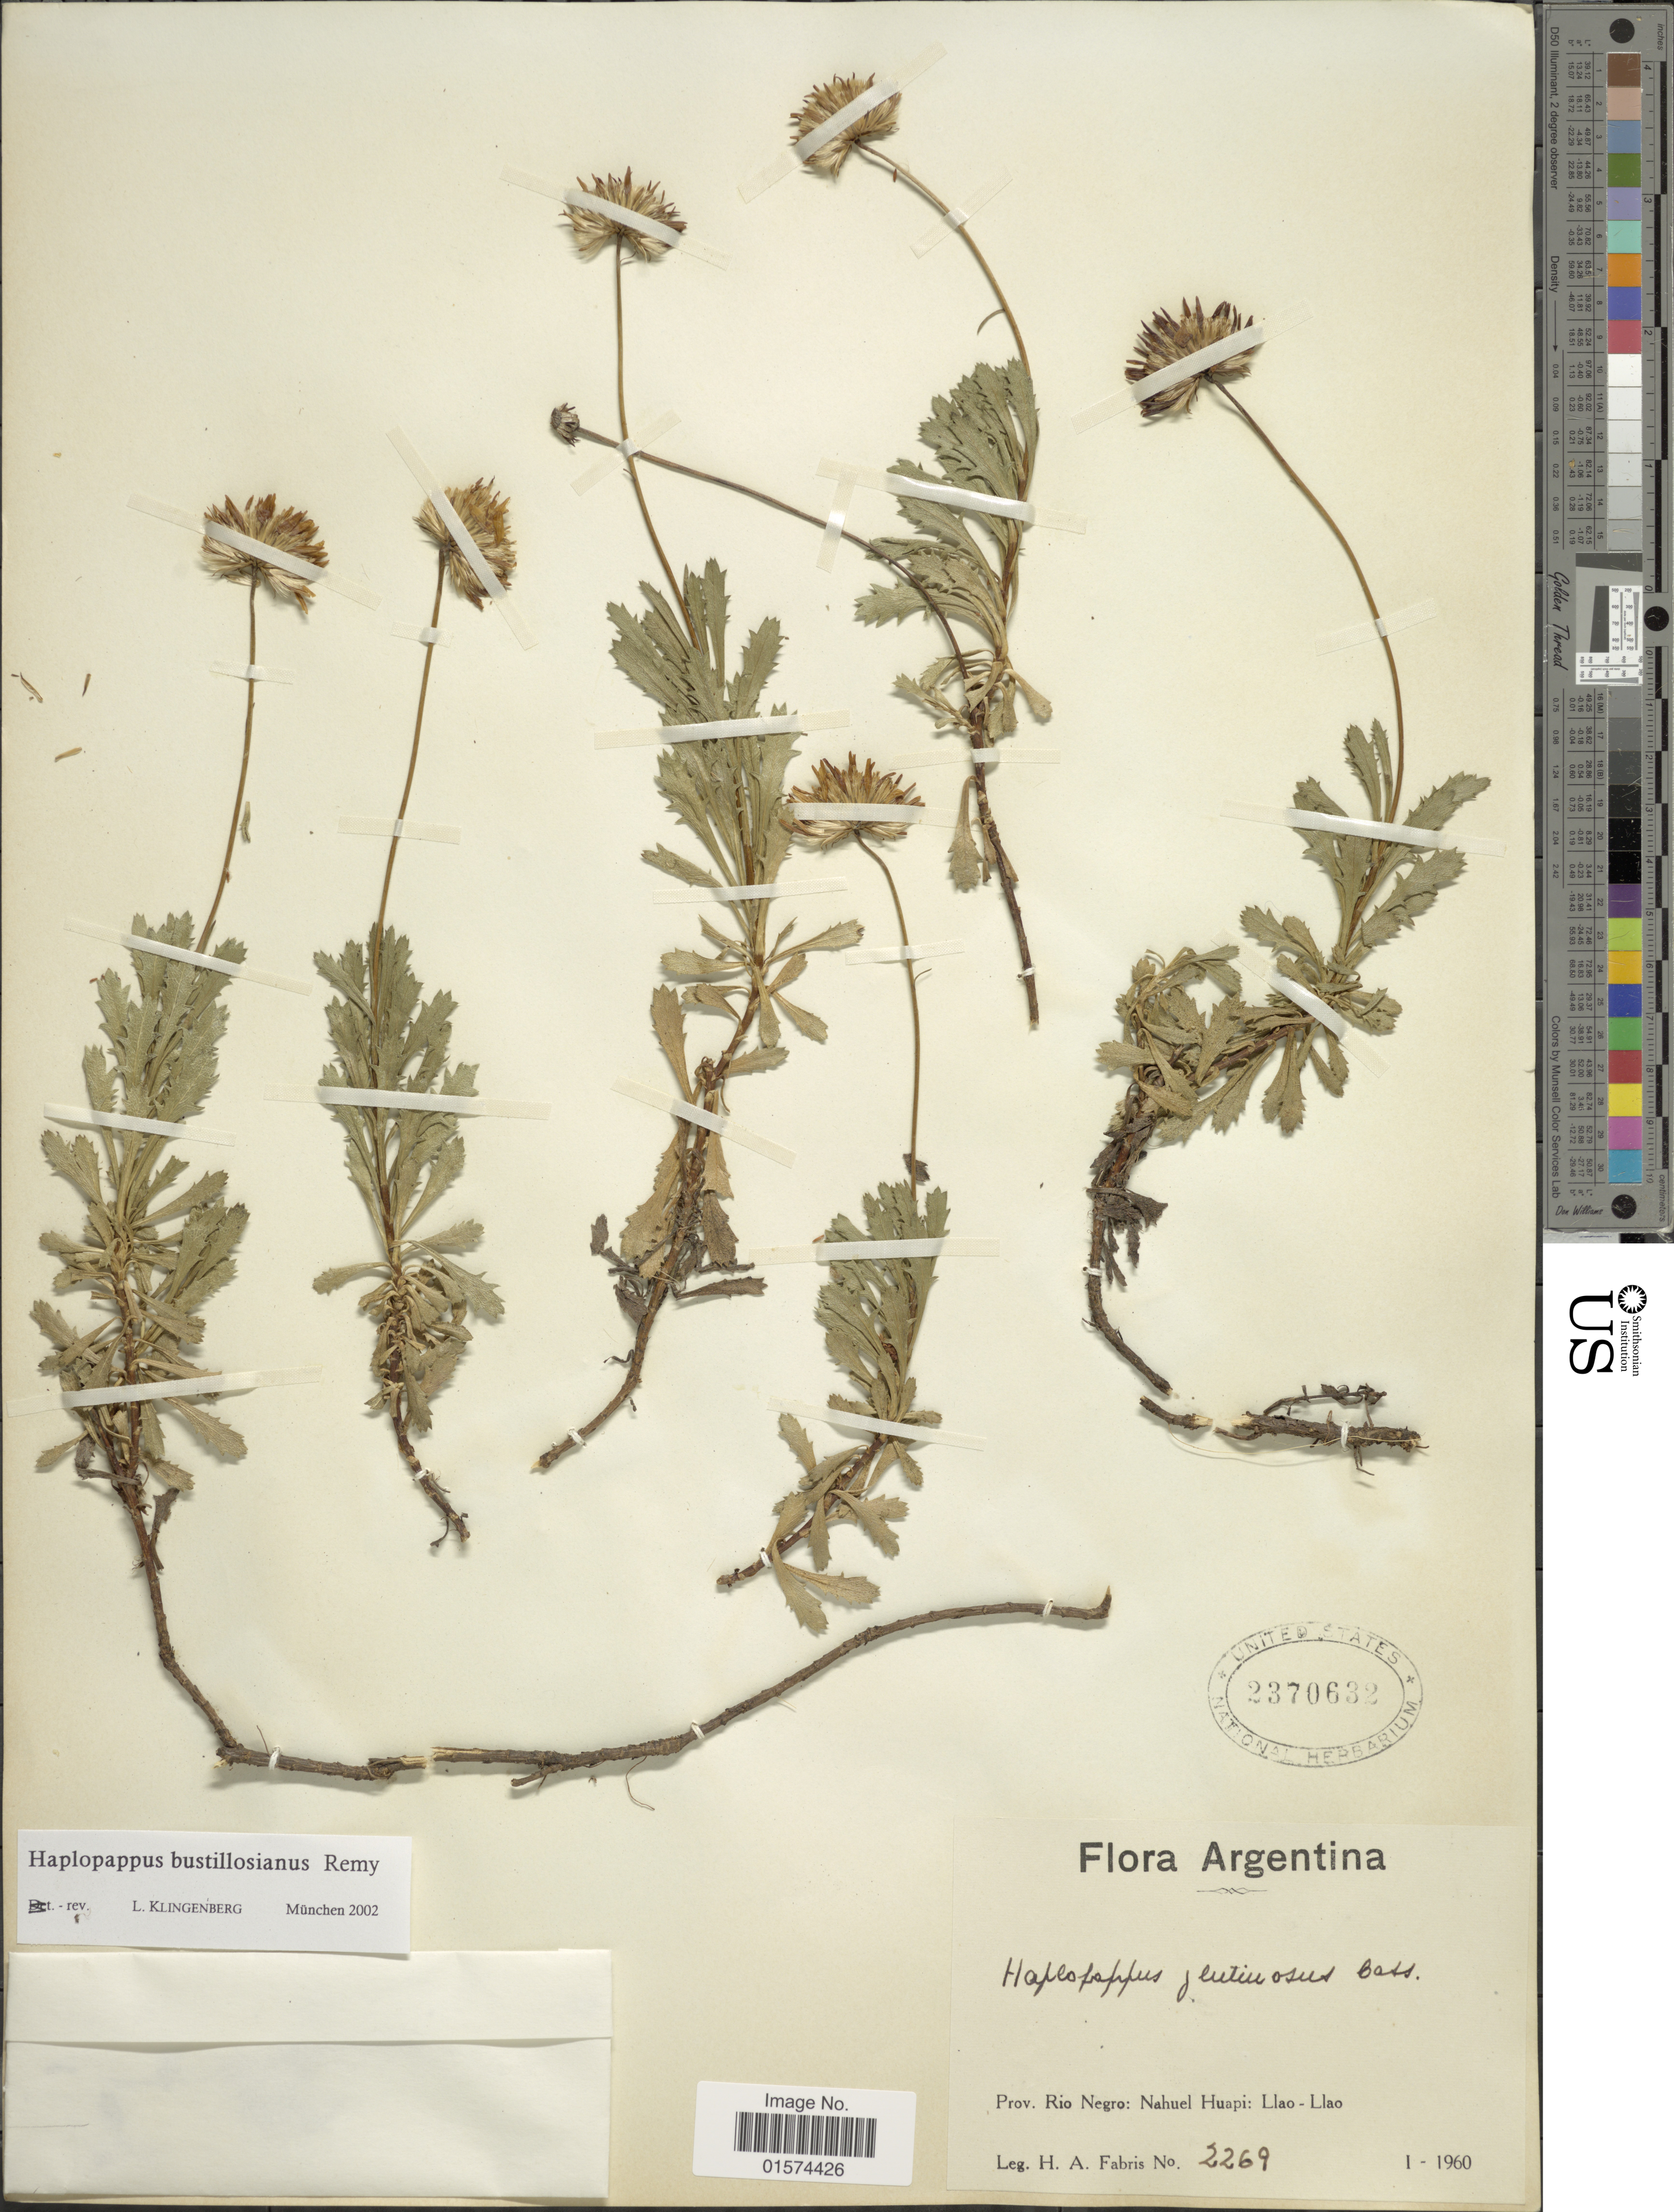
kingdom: Plantae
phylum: Tracheophyta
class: Magnoliopsida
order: Asterales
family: Asteraceae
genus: Haplopappus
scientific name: Haplopappus bustillosianus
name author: J. Rémy in Gay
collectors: H. A. Fabris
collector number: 2269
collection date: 1960-01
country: Argentina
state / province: Rio Negro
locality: Nahuel Huapi: Llao - Llao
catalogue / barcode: US 2370632